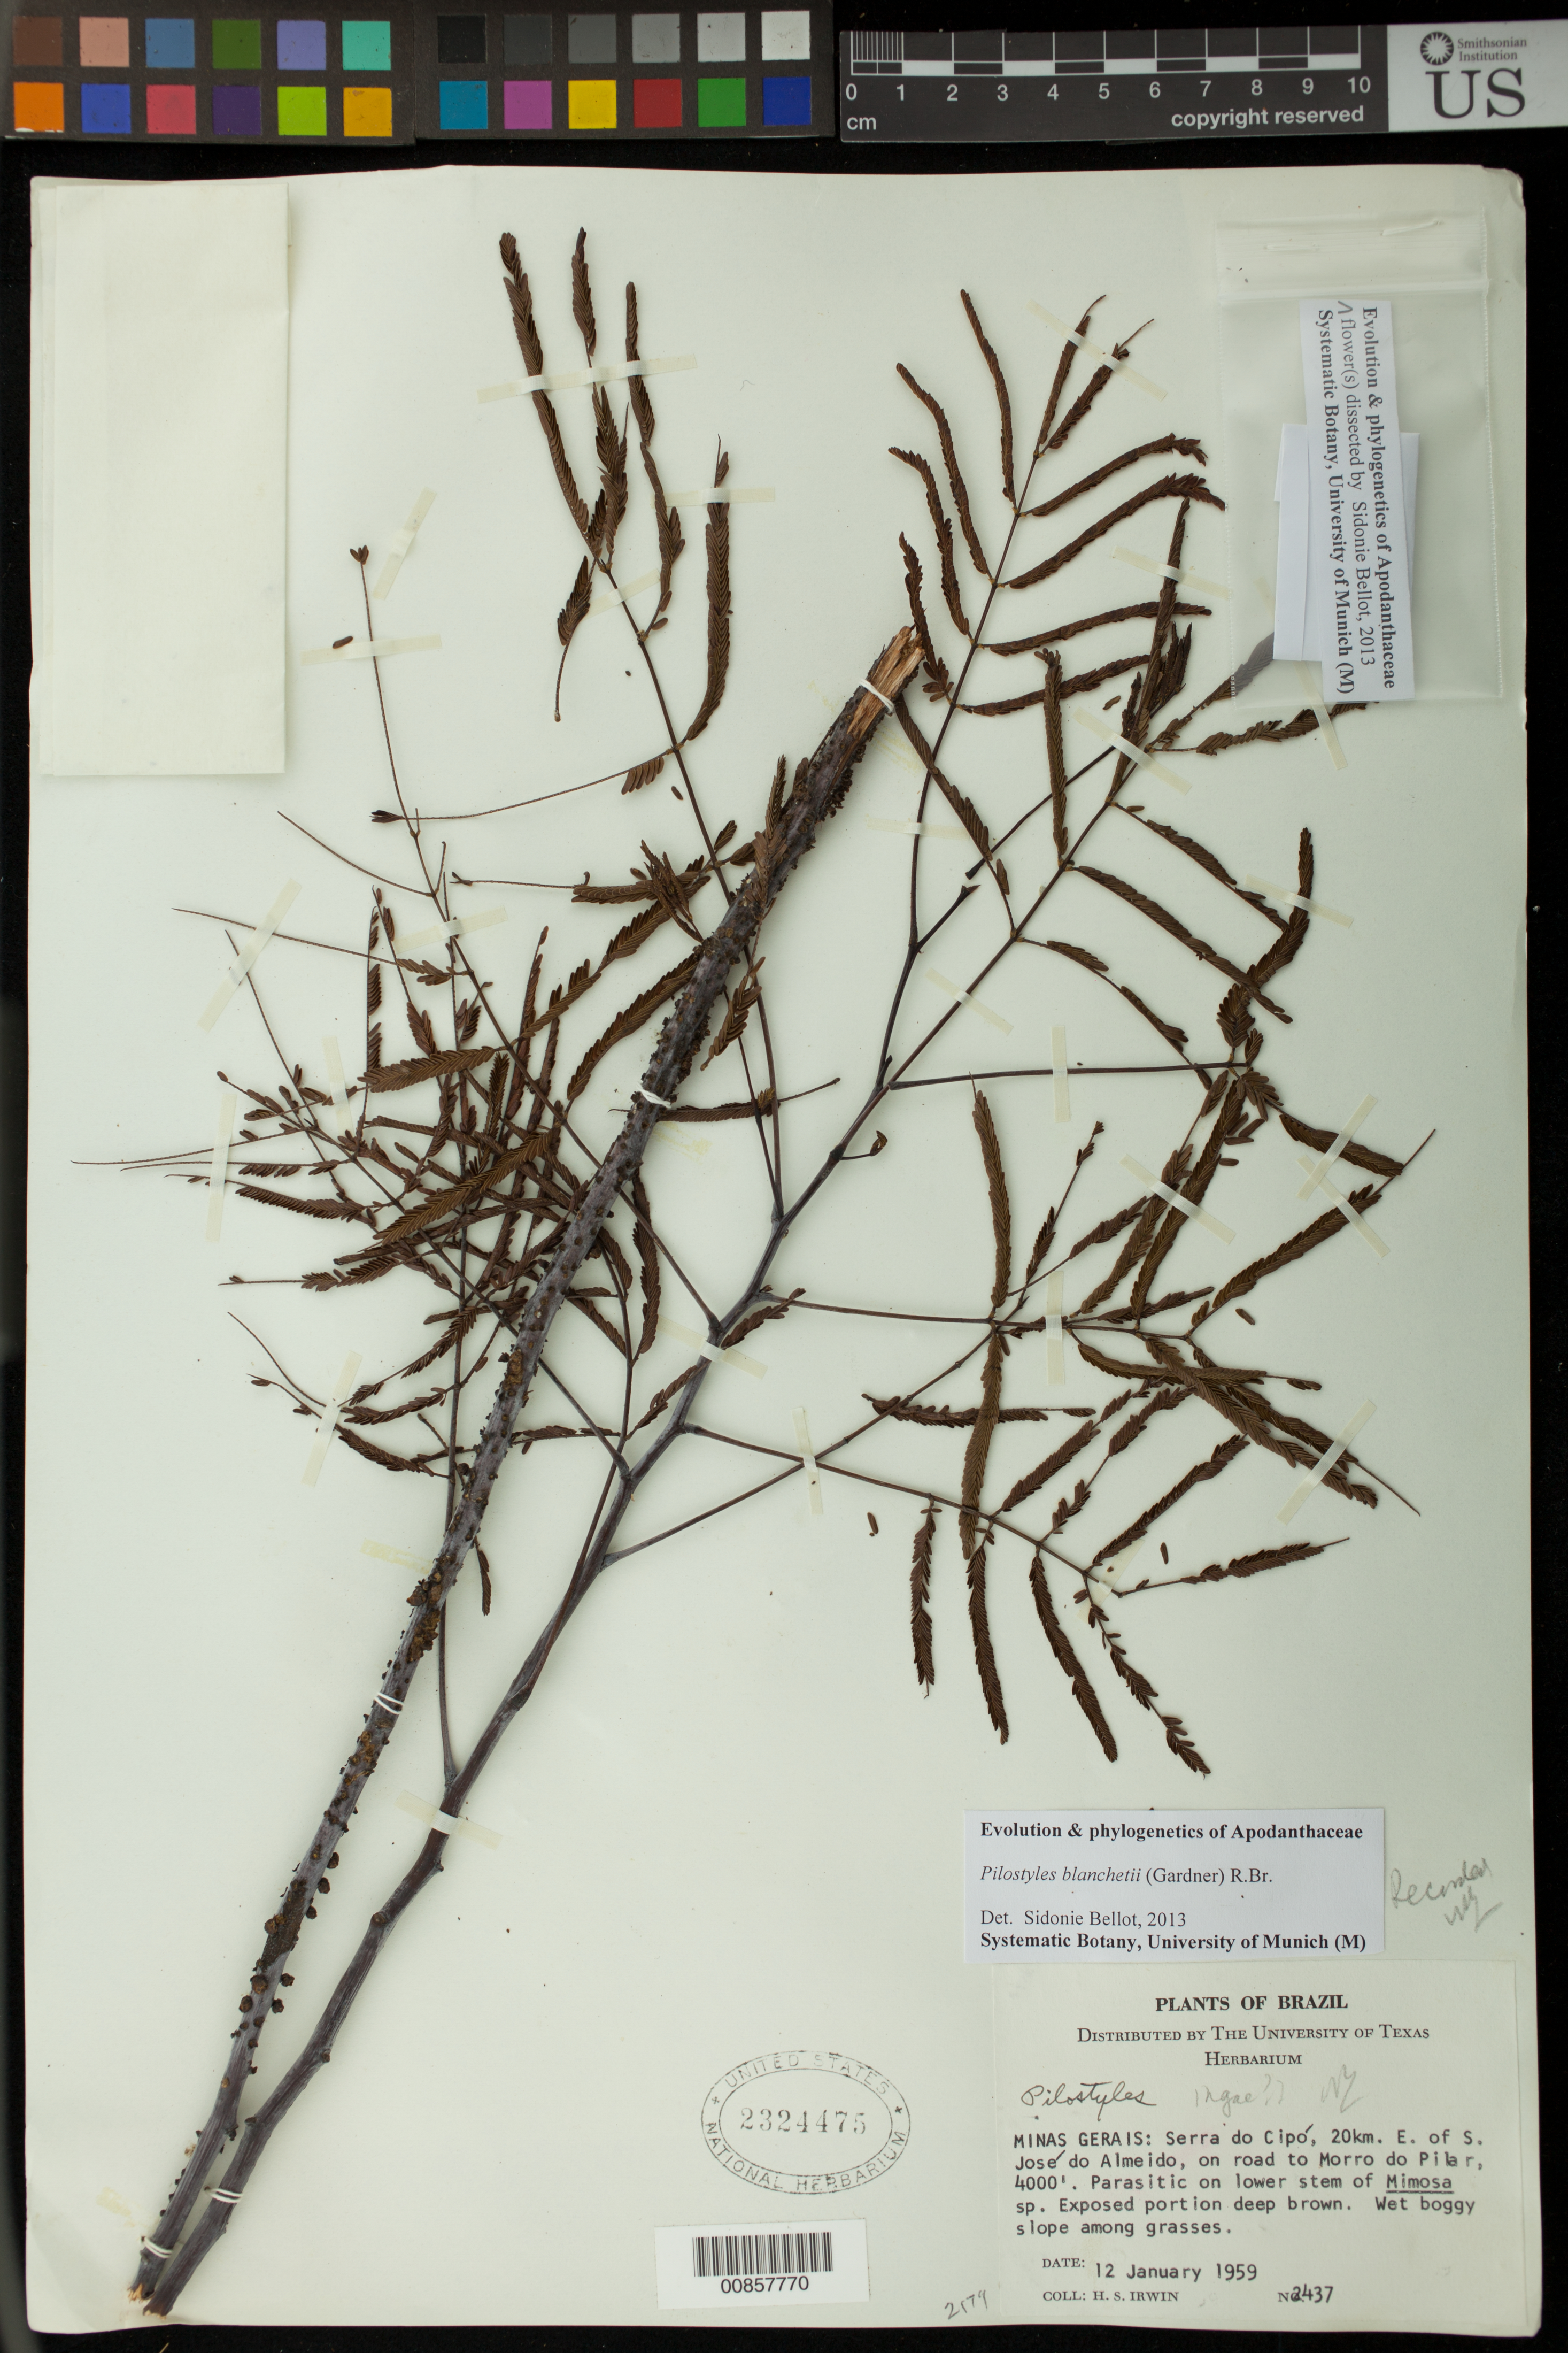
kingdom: Plantae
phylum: Tracheophyta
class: Magnoliopsida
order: Cucurbitales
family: Apodanthaceae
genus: Pilostyles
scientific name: Pilostyles sp.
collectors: H. Irwin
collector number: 2437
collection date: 1959-01-12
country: Brazil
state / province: Minas Gerais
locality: Serra do Cipó, 20 km E of S. José do Almeido, on road to Morro do Pilar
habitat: Wet boggy slope among grasses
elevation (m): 1219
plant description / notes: Parasitic on lower stem of Mimosa sp.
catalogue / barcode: US 2324475